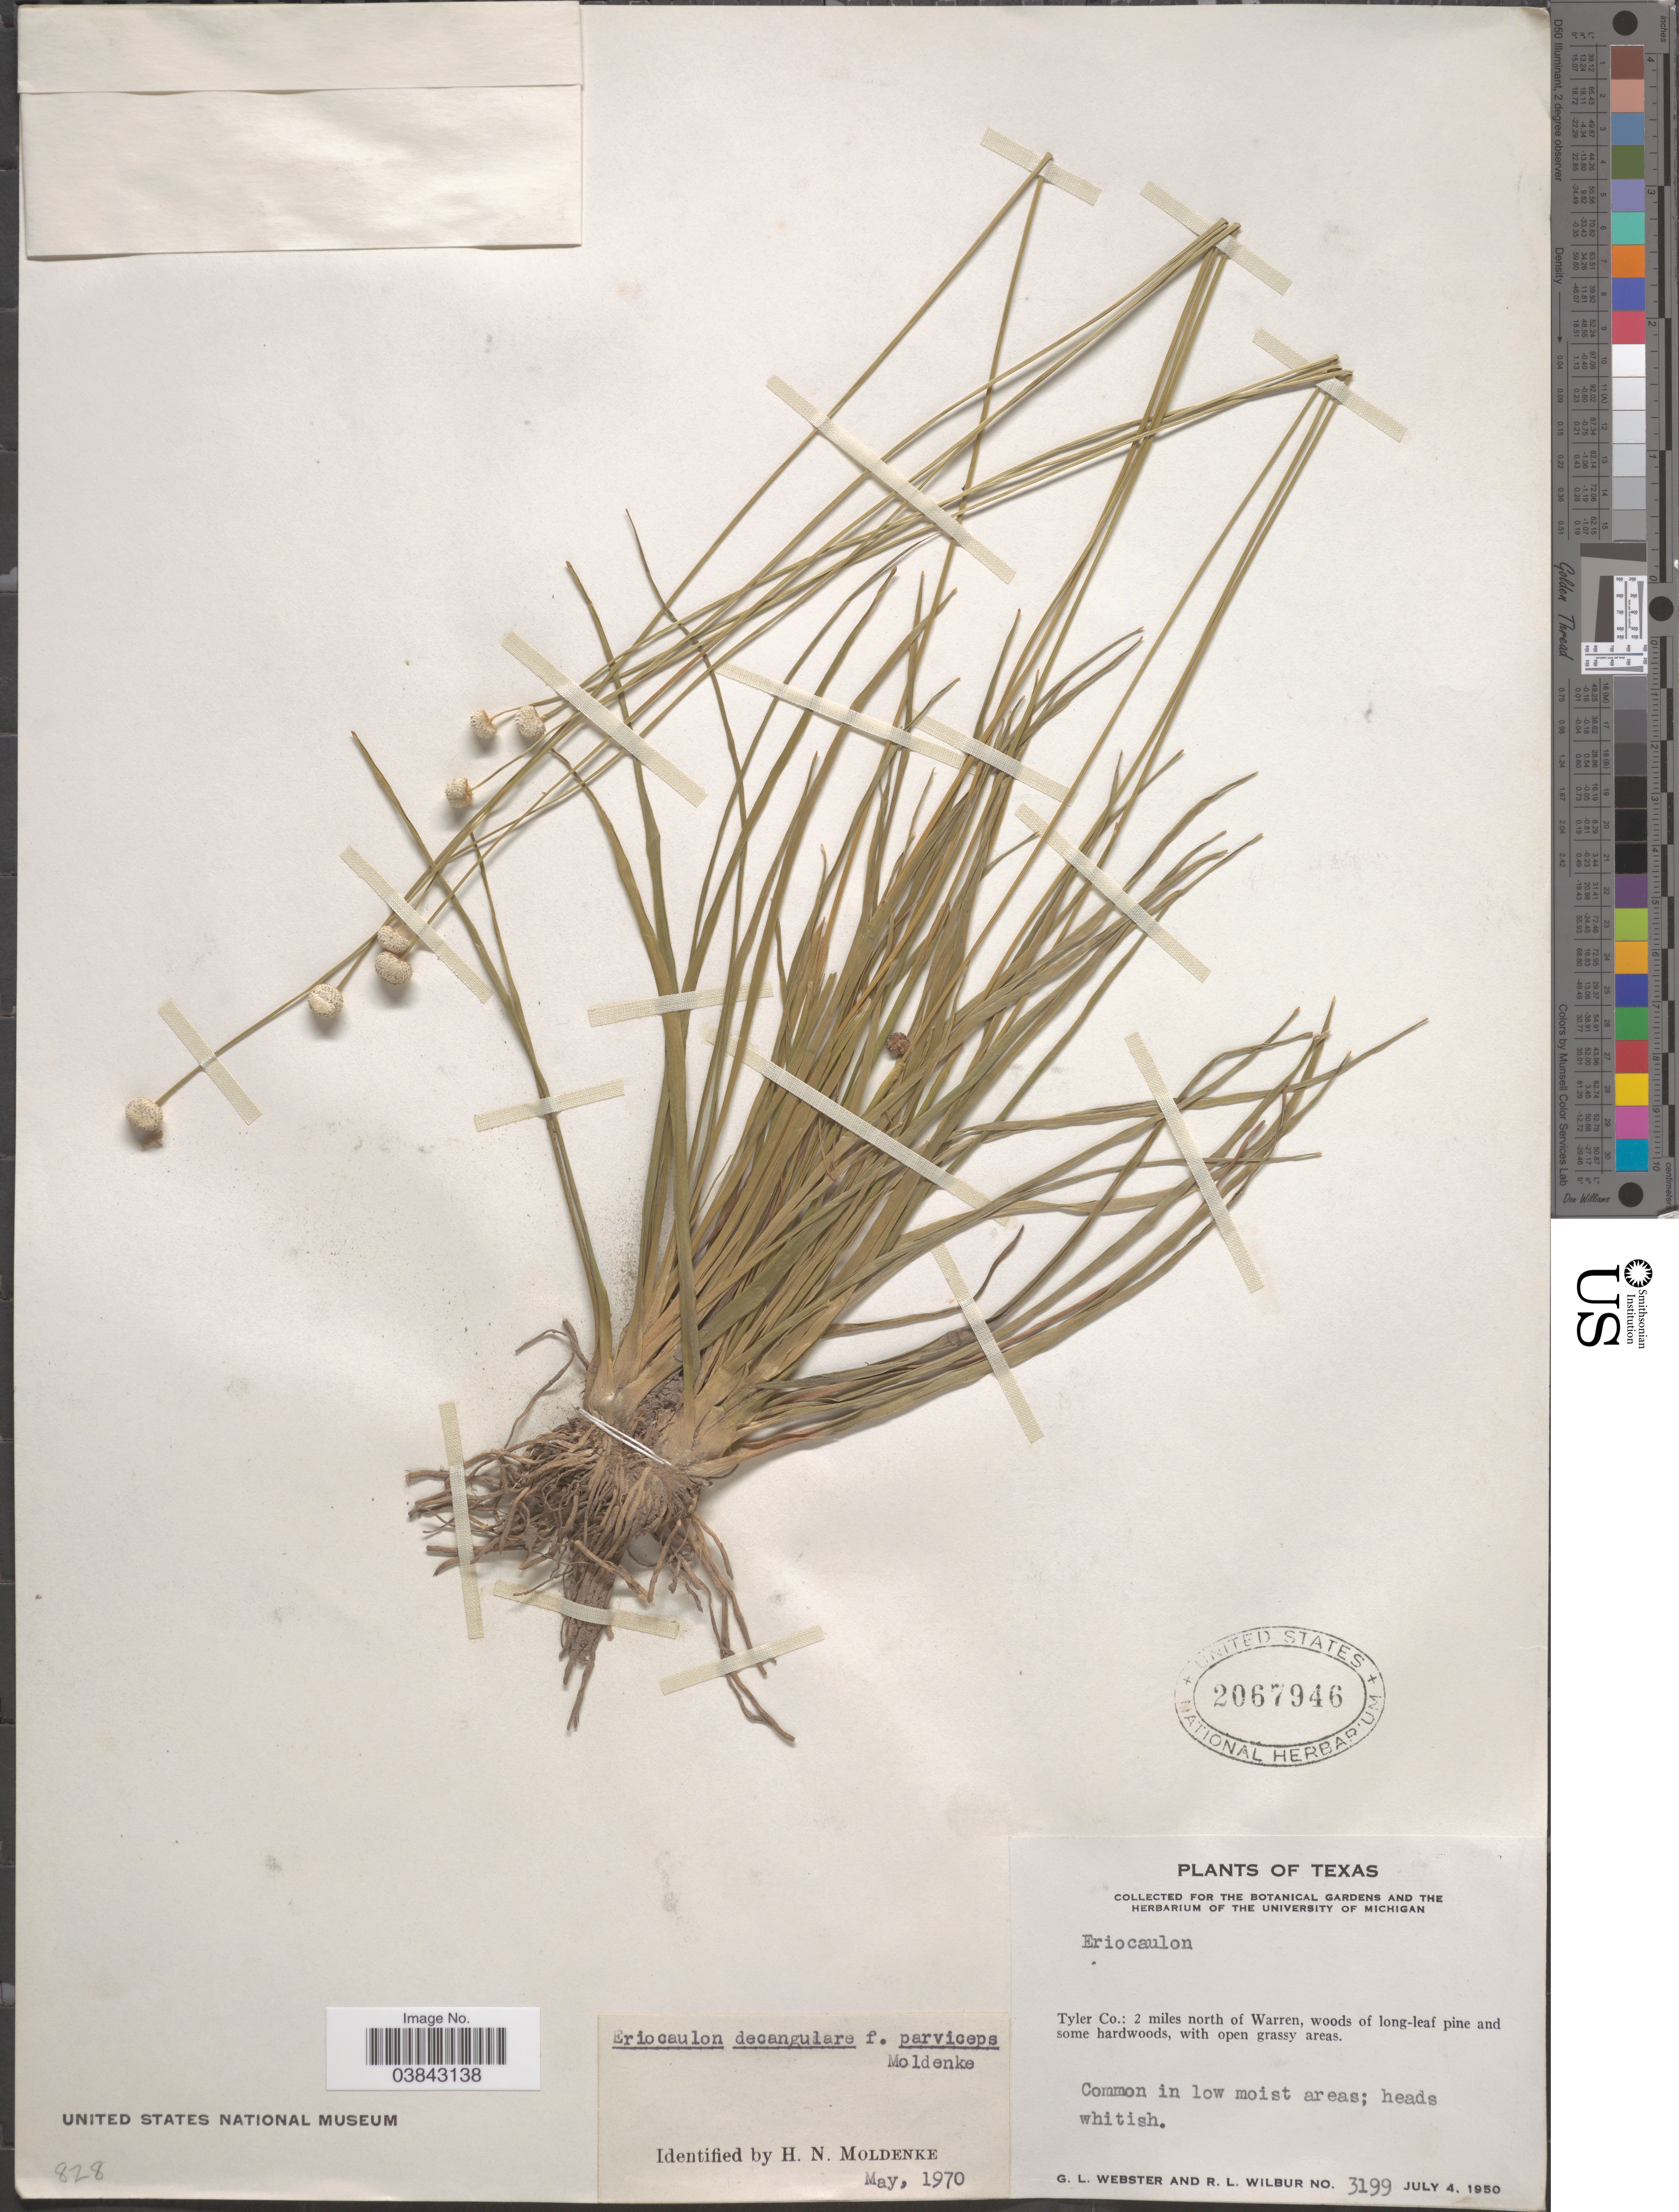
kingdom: Plantae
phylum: Tracheophyta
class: Liliopsida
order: Poales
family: Eriocaulaceae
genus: Eriocaulon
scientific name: Eriocaulon decangulare f. parviceps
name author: Moldenke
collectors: G. L. Webster & R. L. Wilbur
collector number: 3199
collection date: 1950-07-04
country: United States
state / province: Texas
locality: Tyler Co.: 2 miles north of Warren.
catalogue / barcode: US 2067946